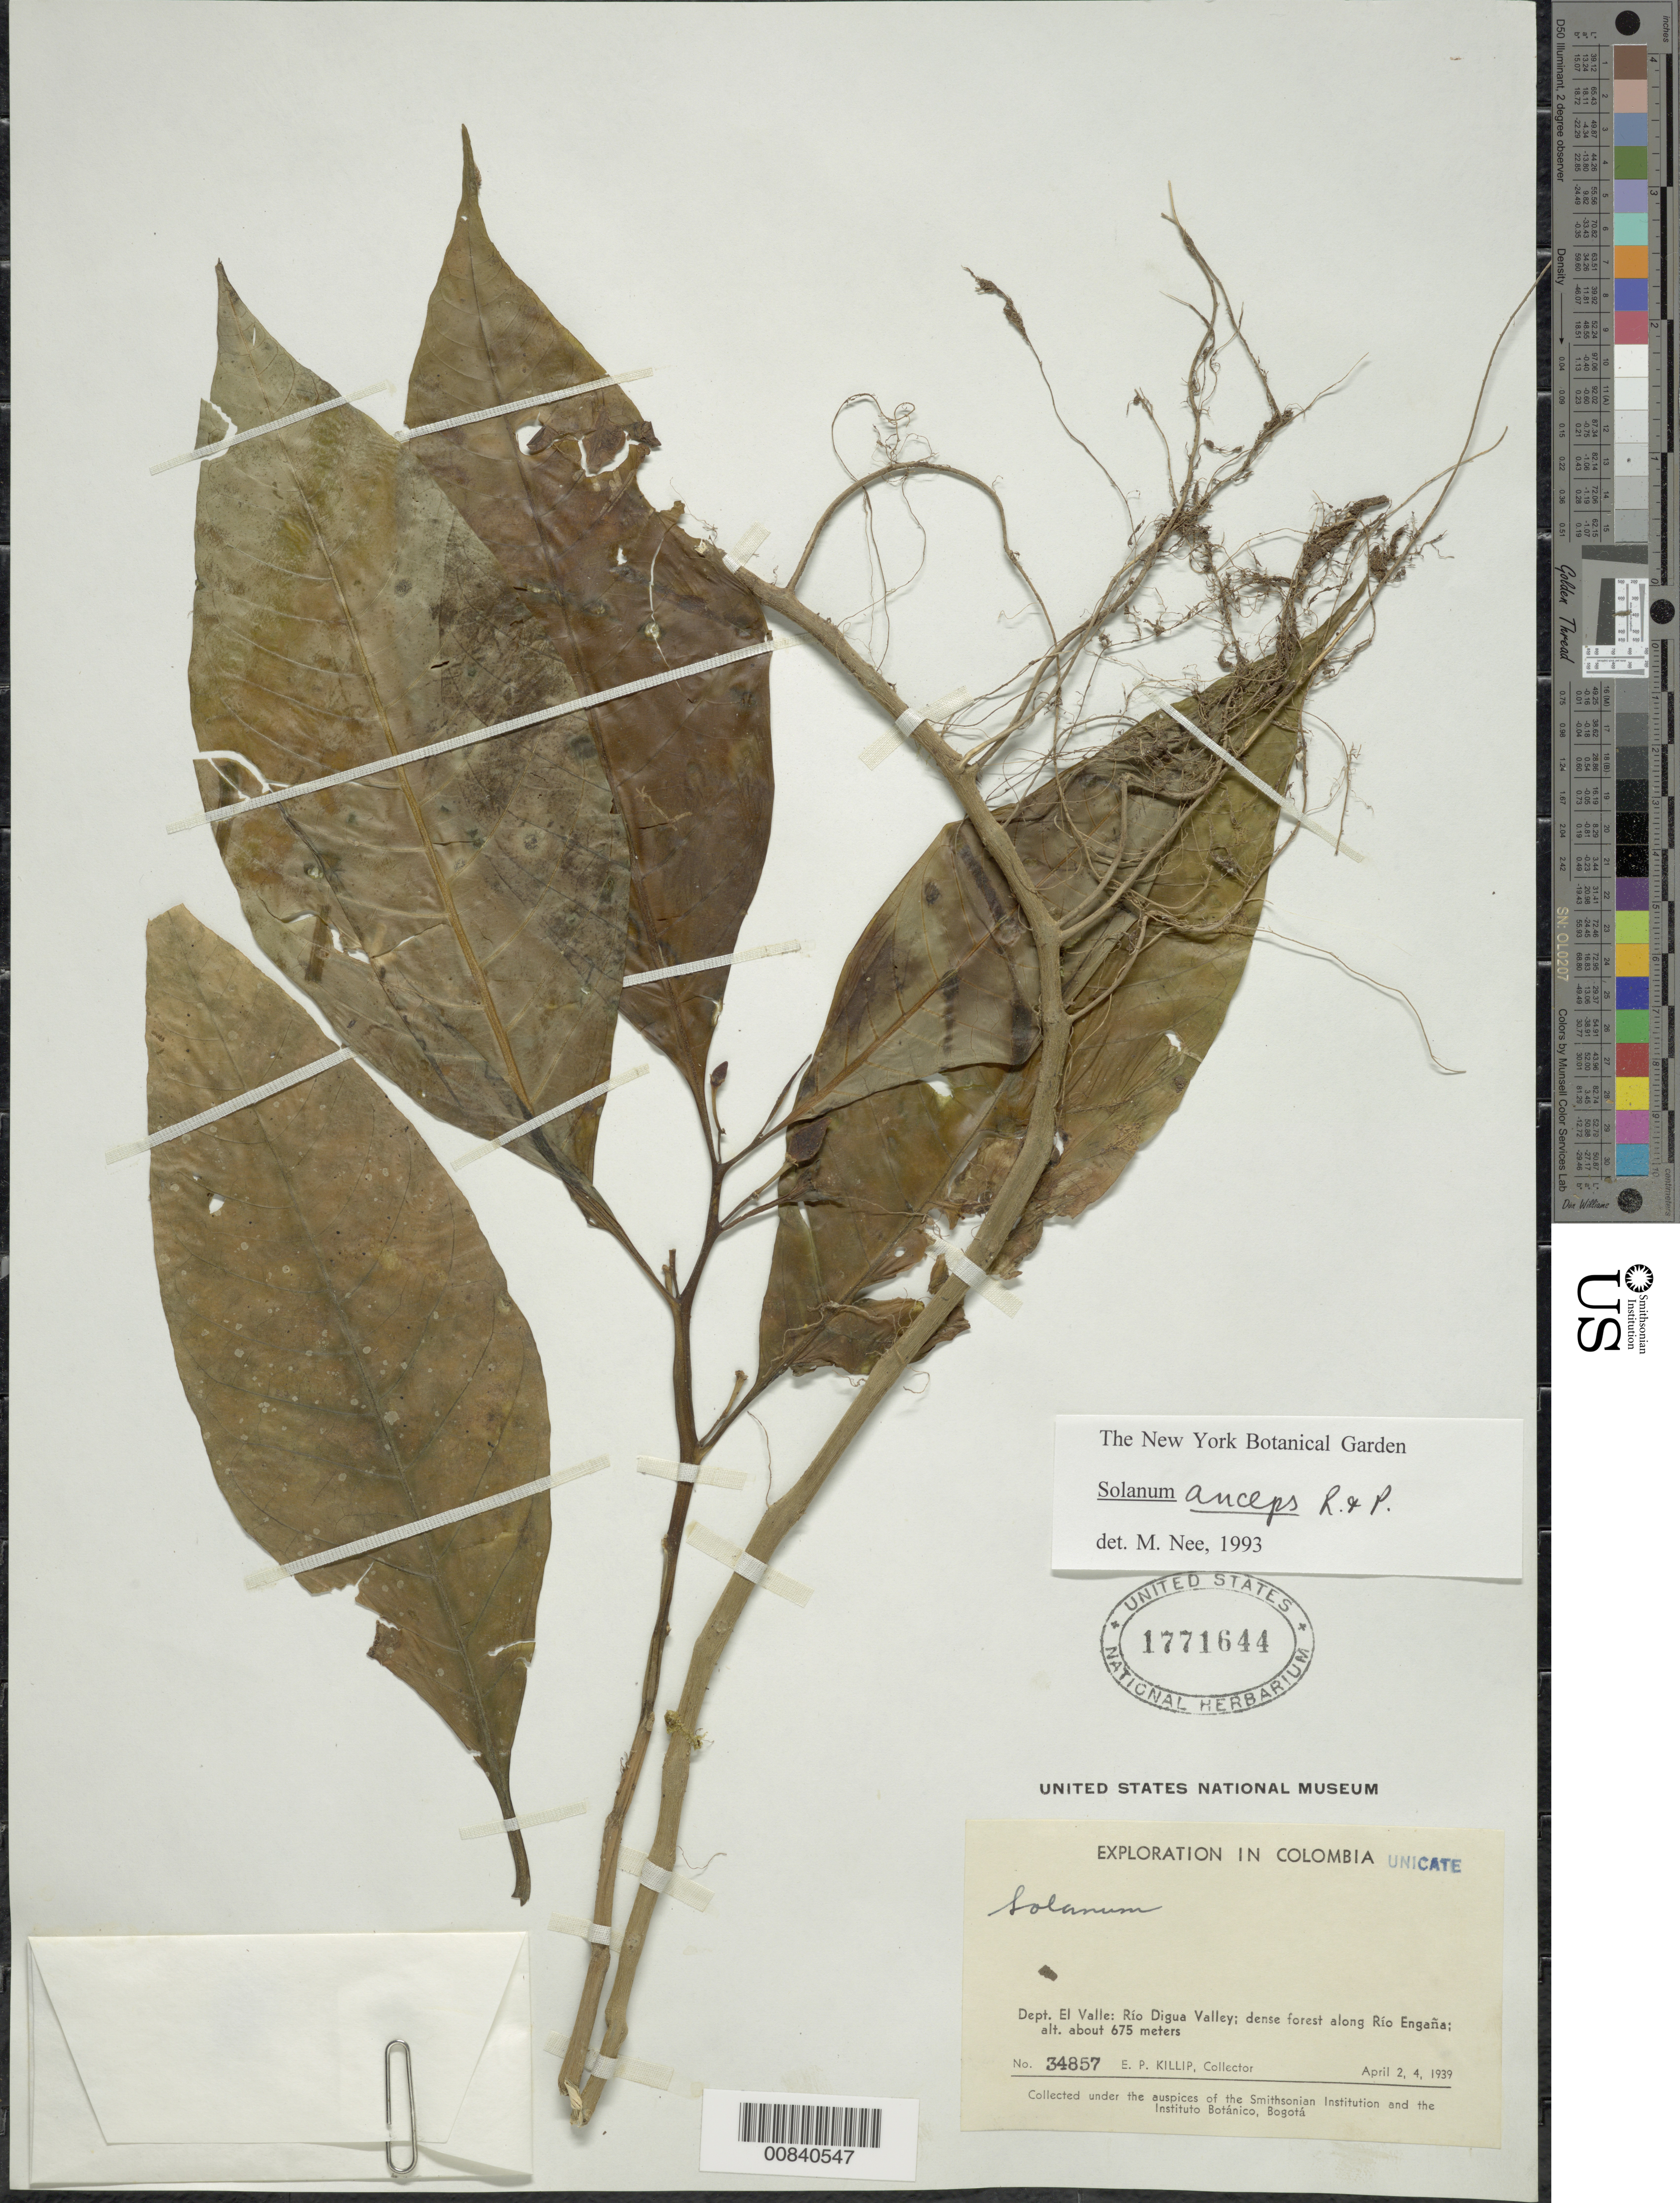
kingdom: Plantae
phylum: Tracheophyta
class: Magnoliopsida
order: Solanales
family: Solanaceae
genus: Solanum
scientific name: Solanum anceps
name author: Ruiz & Pav.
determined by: Nee, Michael H.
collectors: E. P. Killip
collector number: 34857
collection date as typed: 2 Apr 1939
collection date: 1939-04-02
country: Colombia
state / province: Valle del Cauca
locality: Río Digua Valley. along Río Engaña.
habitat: Dense forest.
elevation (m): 675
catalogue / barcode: US 1771644